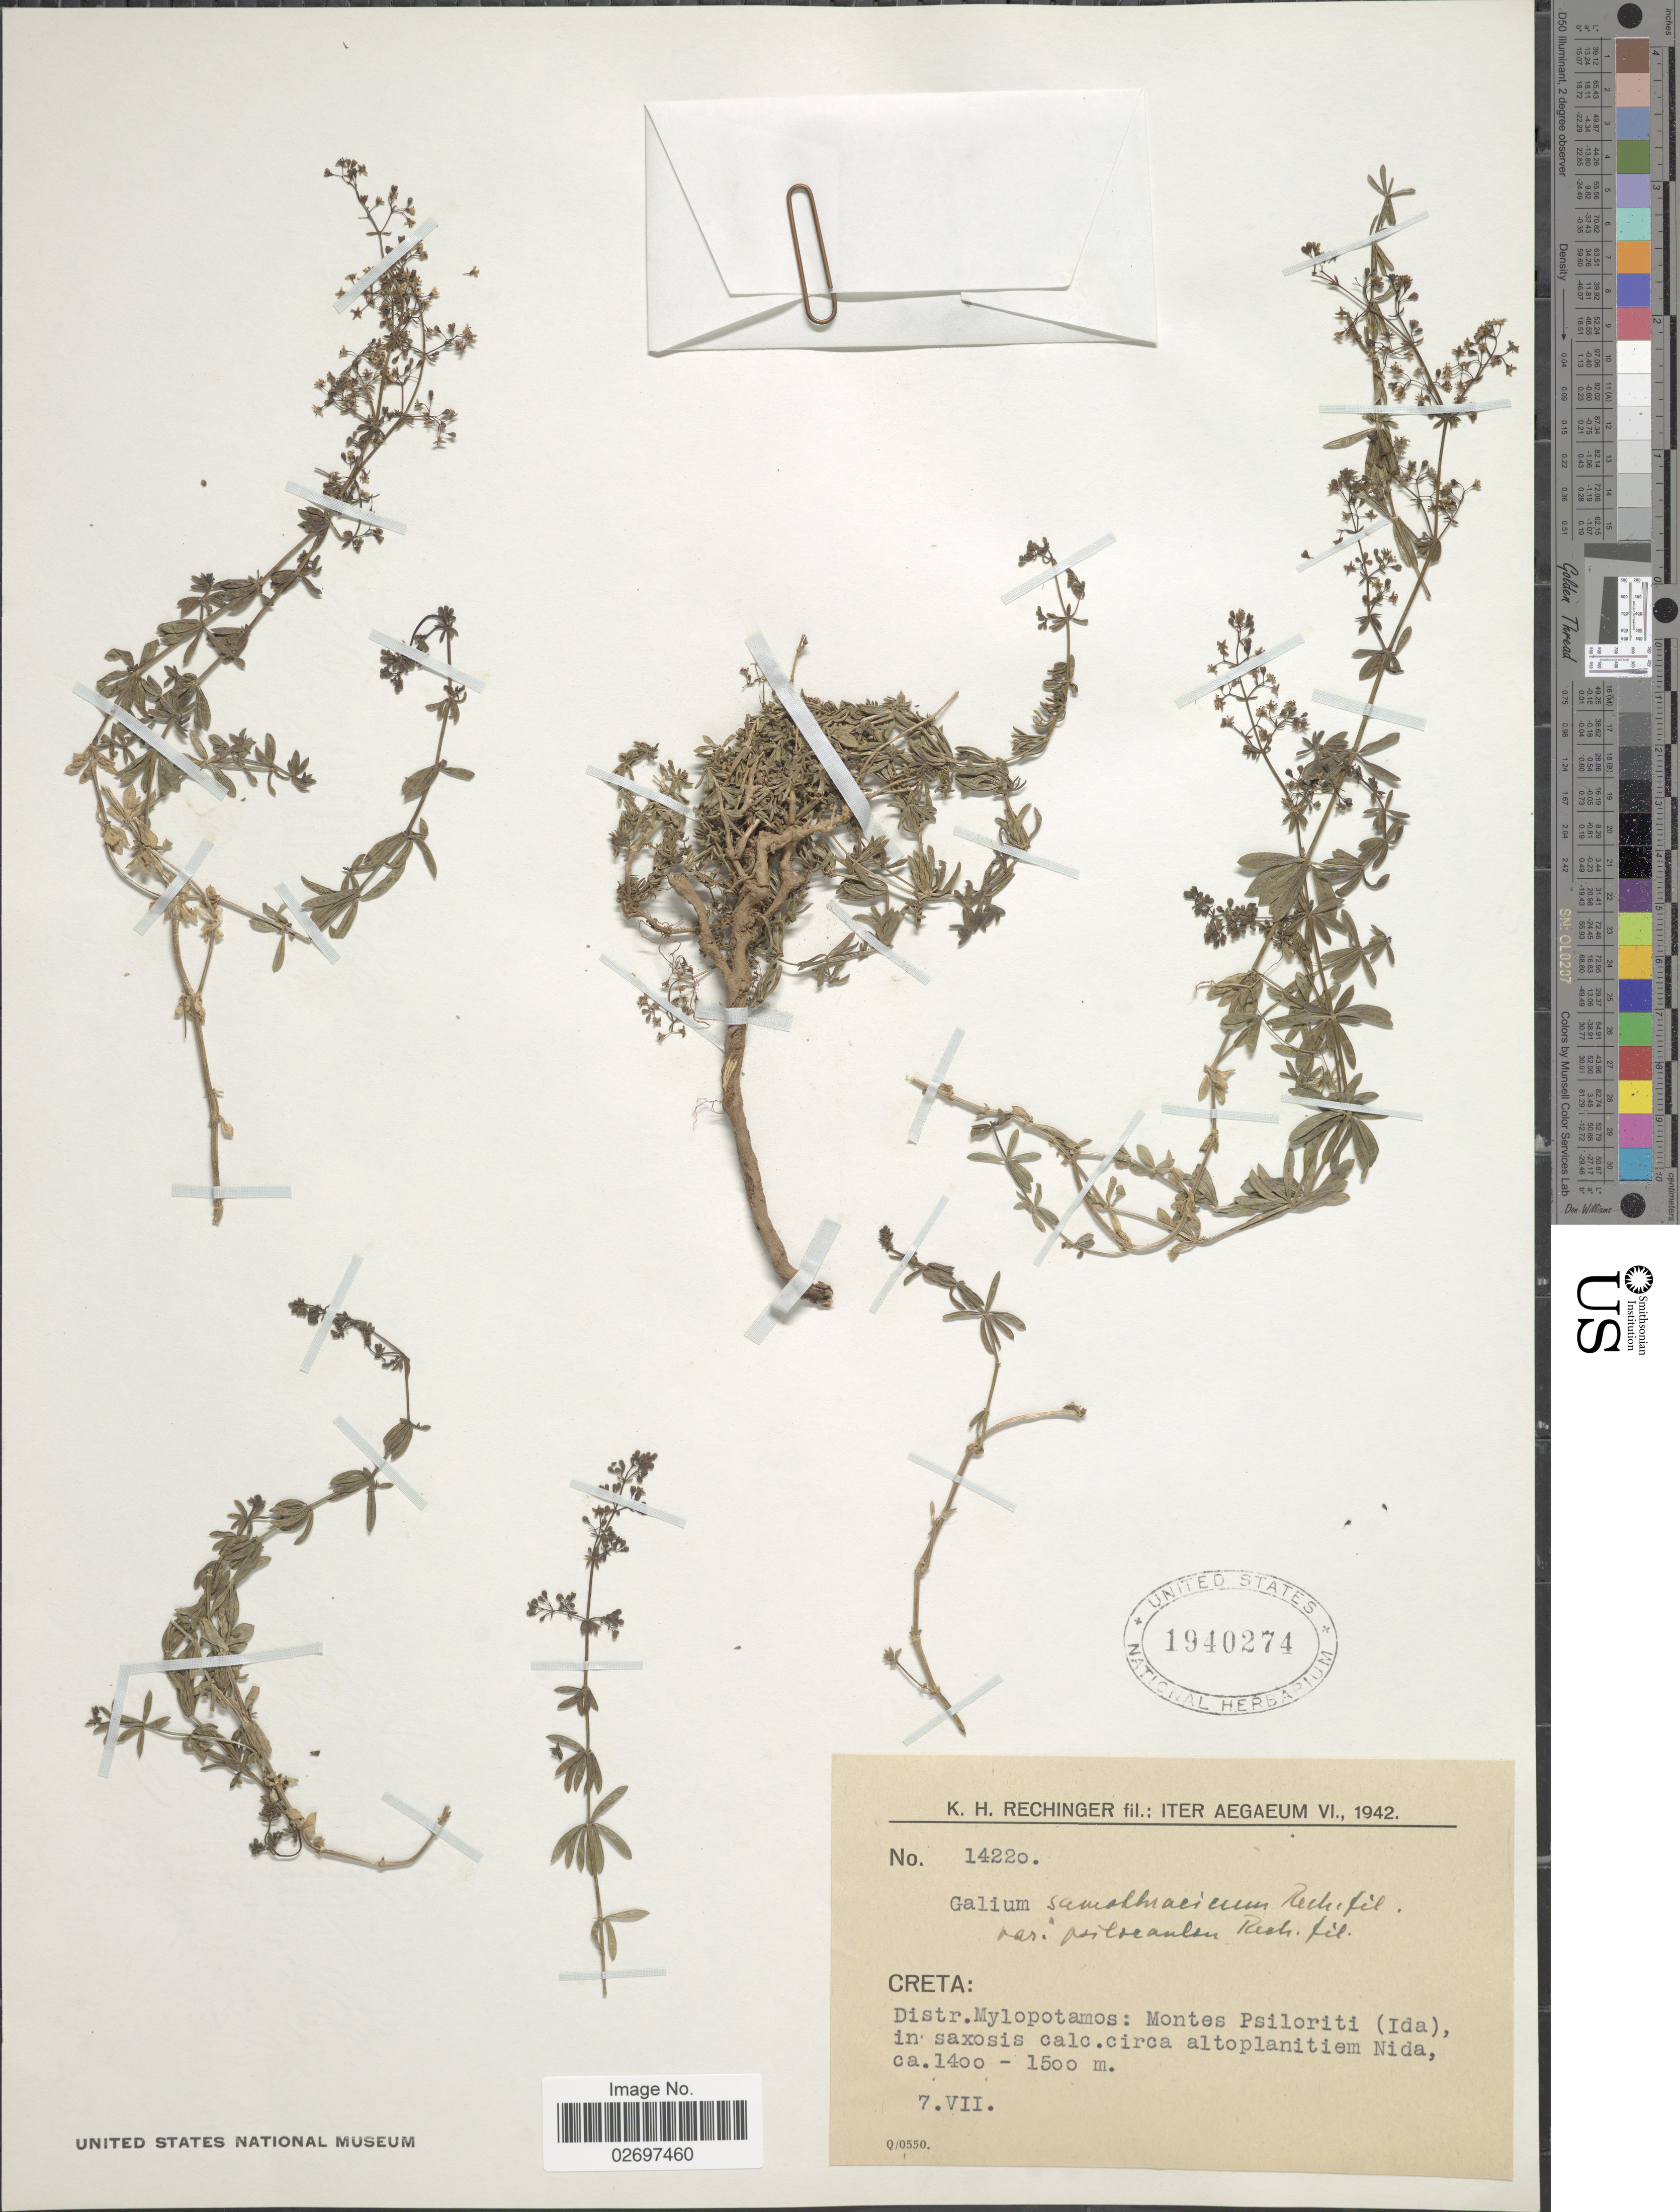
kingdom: Plantae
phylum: Tracheophyta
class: Magnoliopsida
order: Gentianales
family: Rubiaceae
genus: Galium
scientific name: Galium samothracicum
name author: Rech. f.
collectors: K. H. Rechinger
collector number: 14220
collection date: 1942-07-07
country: Greece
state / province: Crete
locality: Aegaeum. Creta: Distr.Mylopotamos: Montes Psiloriti (Ida), in saxosis calc. circa altoplanitiem Nida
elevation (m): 1400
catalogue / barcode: US 1940274